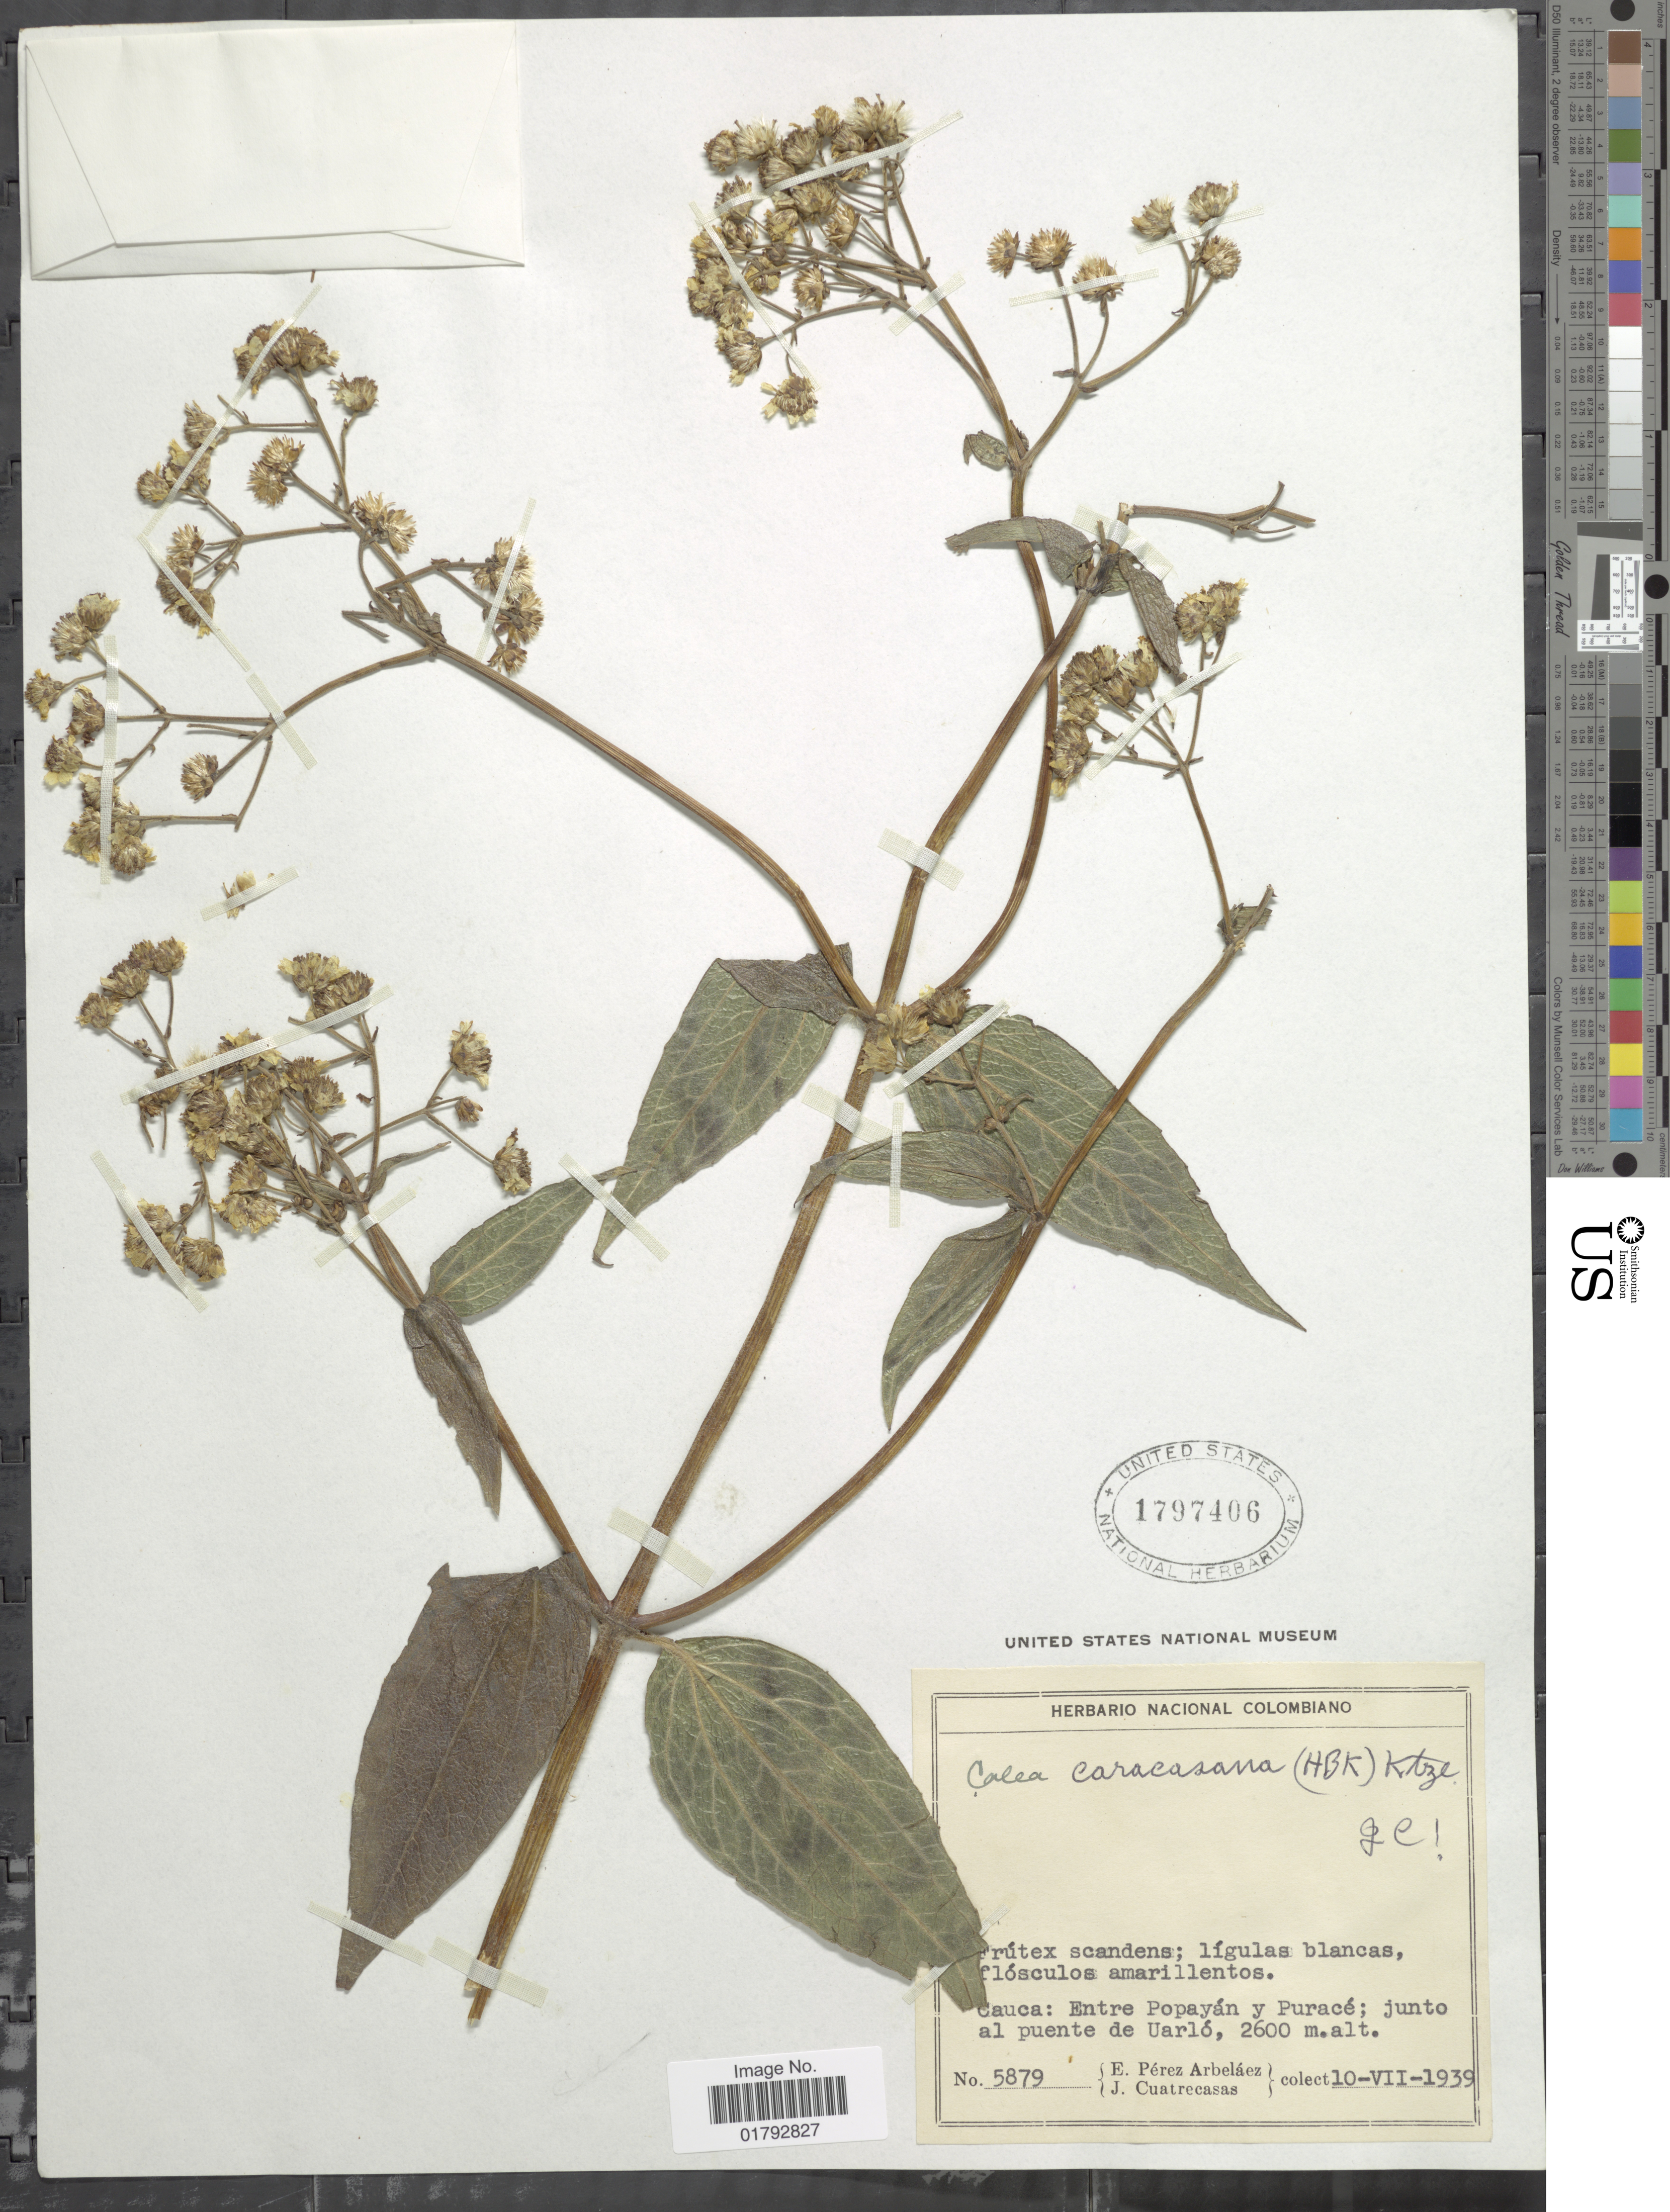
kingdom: Plantae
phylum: Tracheophyta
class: Magnoliopsida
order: Asterales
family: Asteraceae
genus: Alloispermum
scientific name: Alloispermum caracasanum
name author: (Kunth) H. Rob.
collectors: E. Pérez Arbeláez & J. Cuatrecasas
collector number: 5879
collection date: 1939-07-10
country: Colombia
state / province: Cauca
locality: Cauca: Entre Popayan y Purace; junto al puente de Uarlo.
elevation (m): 2600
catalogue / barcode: US 1797406